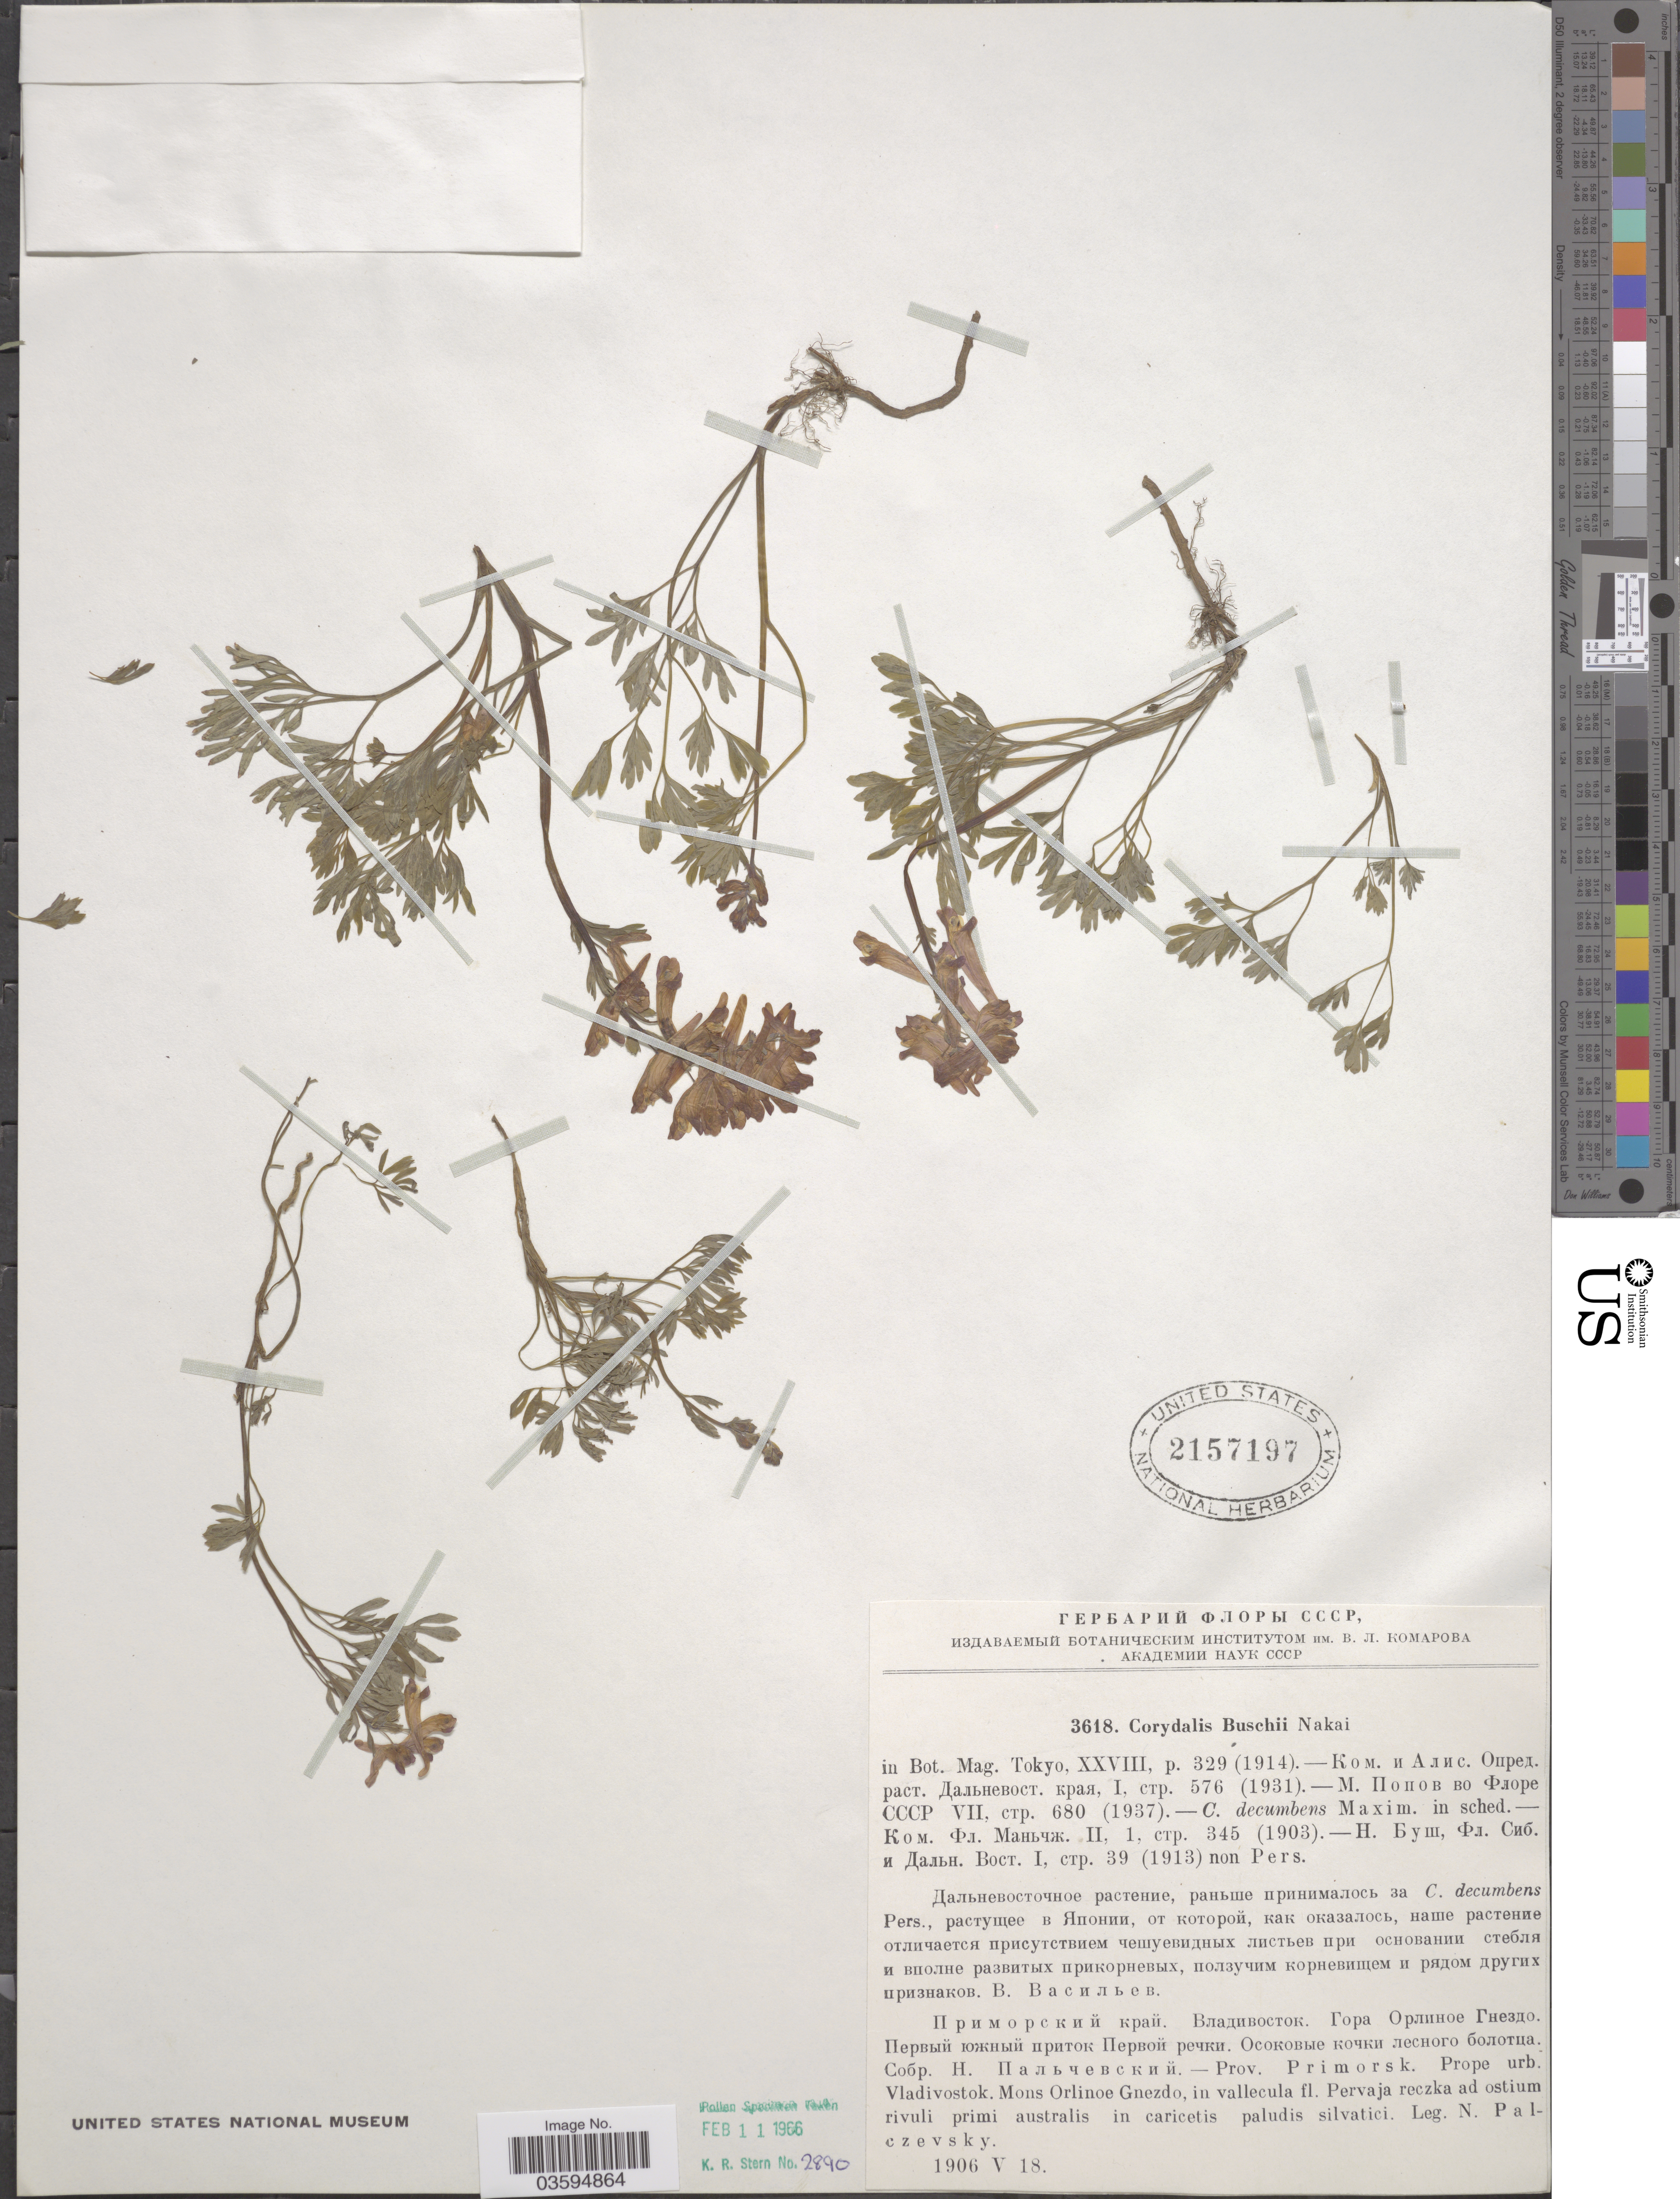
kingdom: Plantae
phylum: Tracheophyta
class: Magnoliopsida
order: Ranunculales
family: Papaveraceae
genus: Corydalis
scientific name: Corydalis buschii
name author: Nakai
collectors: N. Palczevsky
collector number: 3618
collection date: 1906-05-18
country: Russian Federation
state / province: Primorsky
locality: Prov. Primorsk. Prope urb. Vladivostok. Mons Orlinoe Gnezdo, in vallecula fl. Pervaja reczka ad ostium rivuli primi australis incaricetis paludis silvatici.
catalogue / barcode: US 2157197